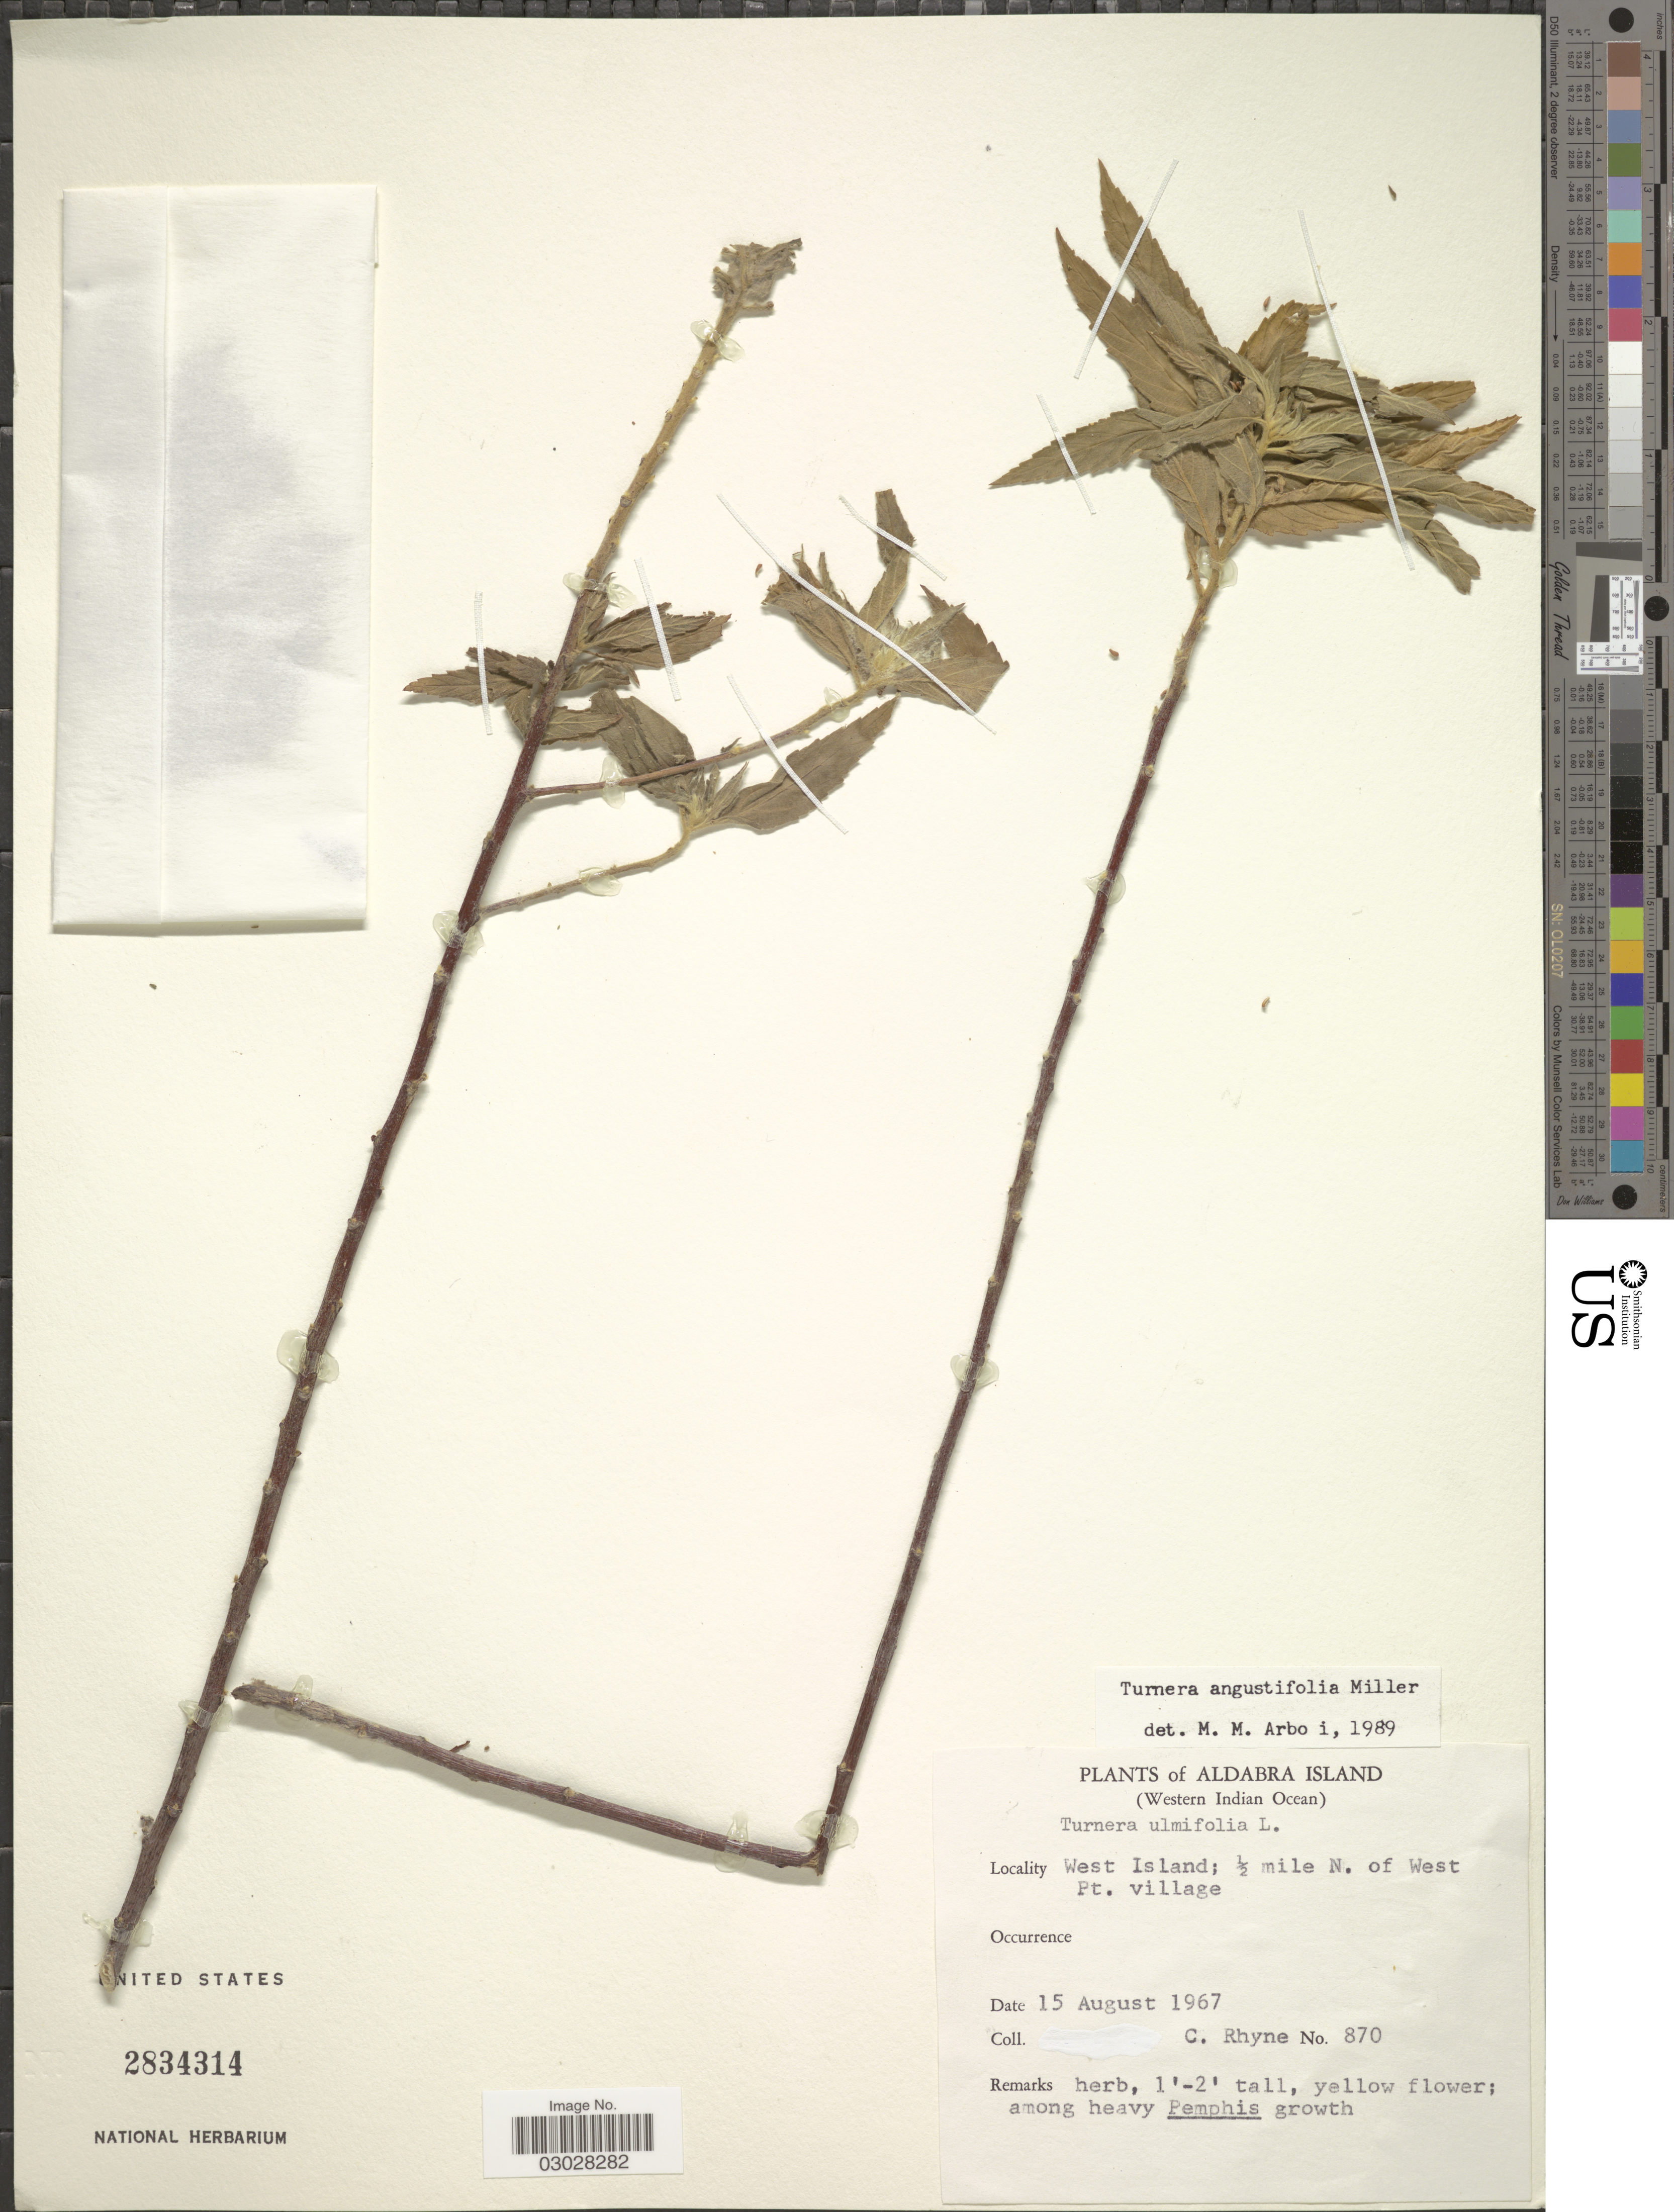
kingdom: Plantae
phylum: Tracheophyta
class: Magnoliopsida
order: Malpighiales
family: Turneraceae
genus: Turnera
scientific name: Turnera ulmifolia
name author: L.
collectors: C. Rhyne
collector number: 870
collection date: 1967-08-15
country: Seychelles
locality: Aldabra Island. (Western Indian Ocean). West Island; ½ mile N. of West Pt. village.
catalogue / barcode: US 2834314